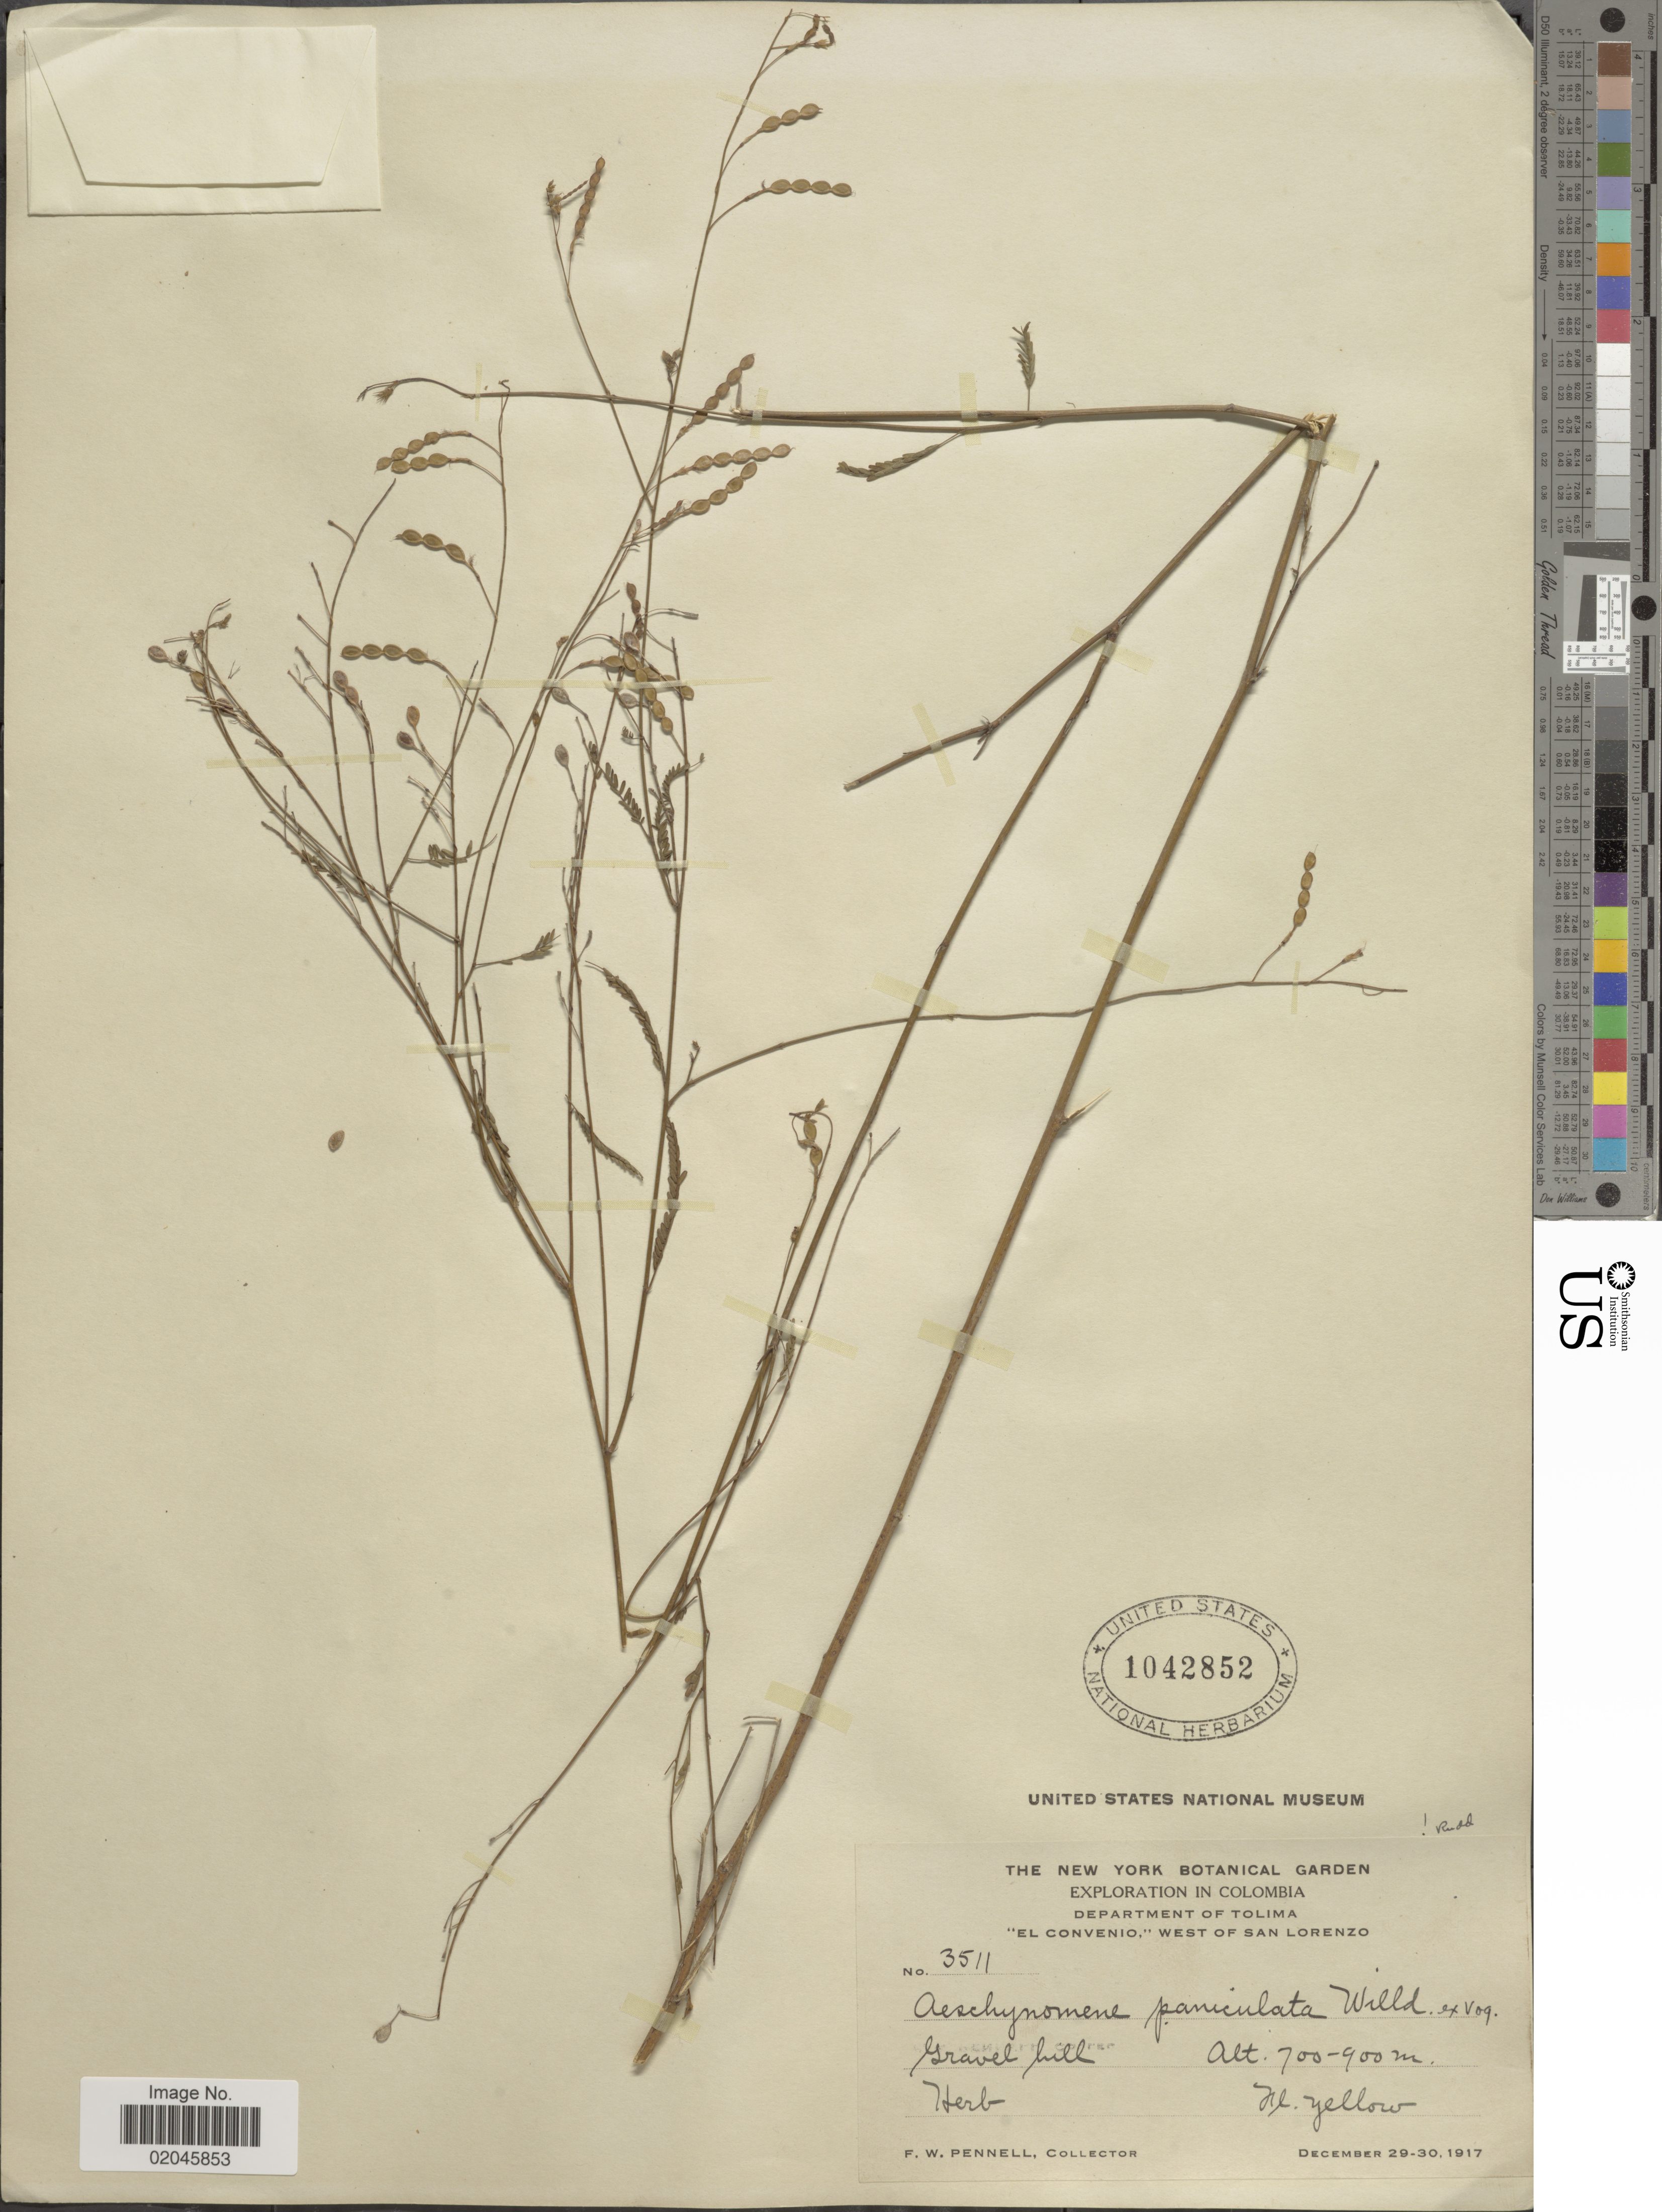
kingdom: Plantae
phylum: Tracheophyta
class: Magnoliopsida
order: Fabales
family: Fabaceae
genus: Aeschynomene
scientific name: Aeschynomene paniculata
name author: Vogel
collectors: F. W. Pennell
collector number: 3511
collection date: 1917-12-29/1917-12-30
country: Colombia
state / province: Tolima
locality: El Convenio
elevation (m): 700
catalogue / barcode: US 1042852